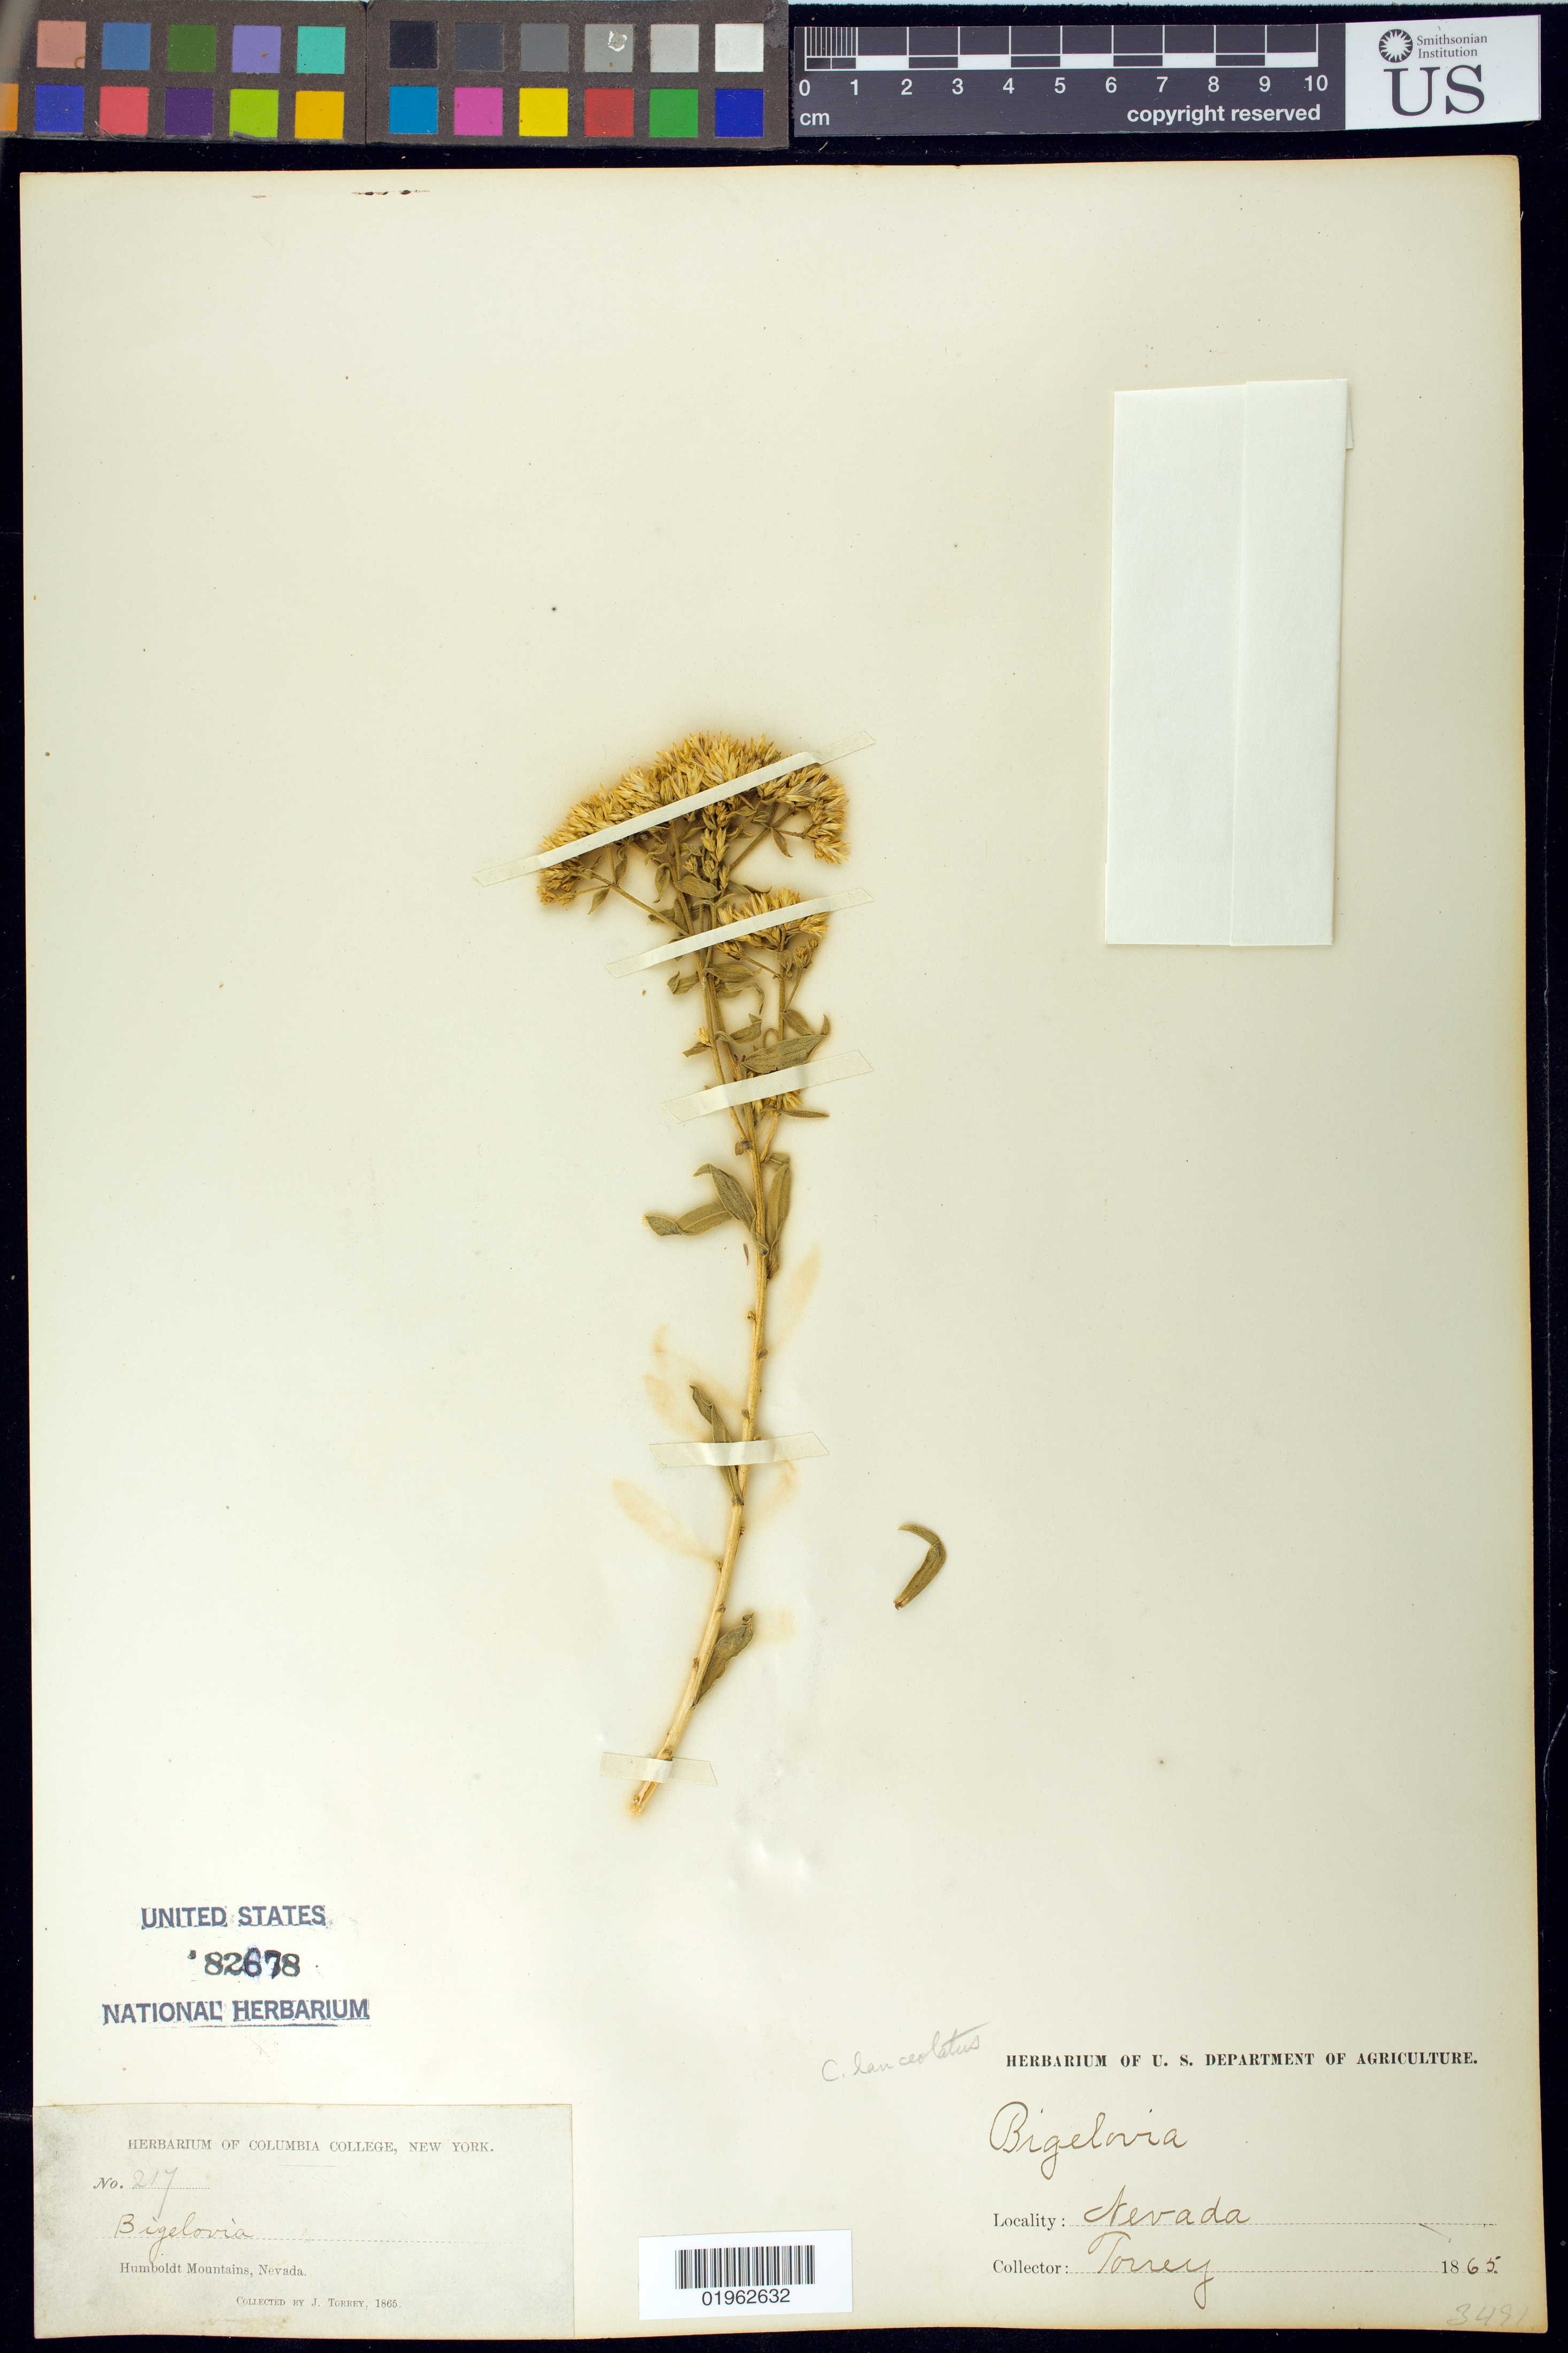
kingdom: Plantae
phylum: Tracheophyta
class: Magnoliopsida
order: Asterales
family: Asteraceae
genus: Bigelowia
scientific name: Bigelowia sp.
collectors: J. Torrey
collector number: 217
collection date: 1865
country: United States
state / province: Nevada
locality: Humboldt Mountains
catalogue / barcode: US 82678